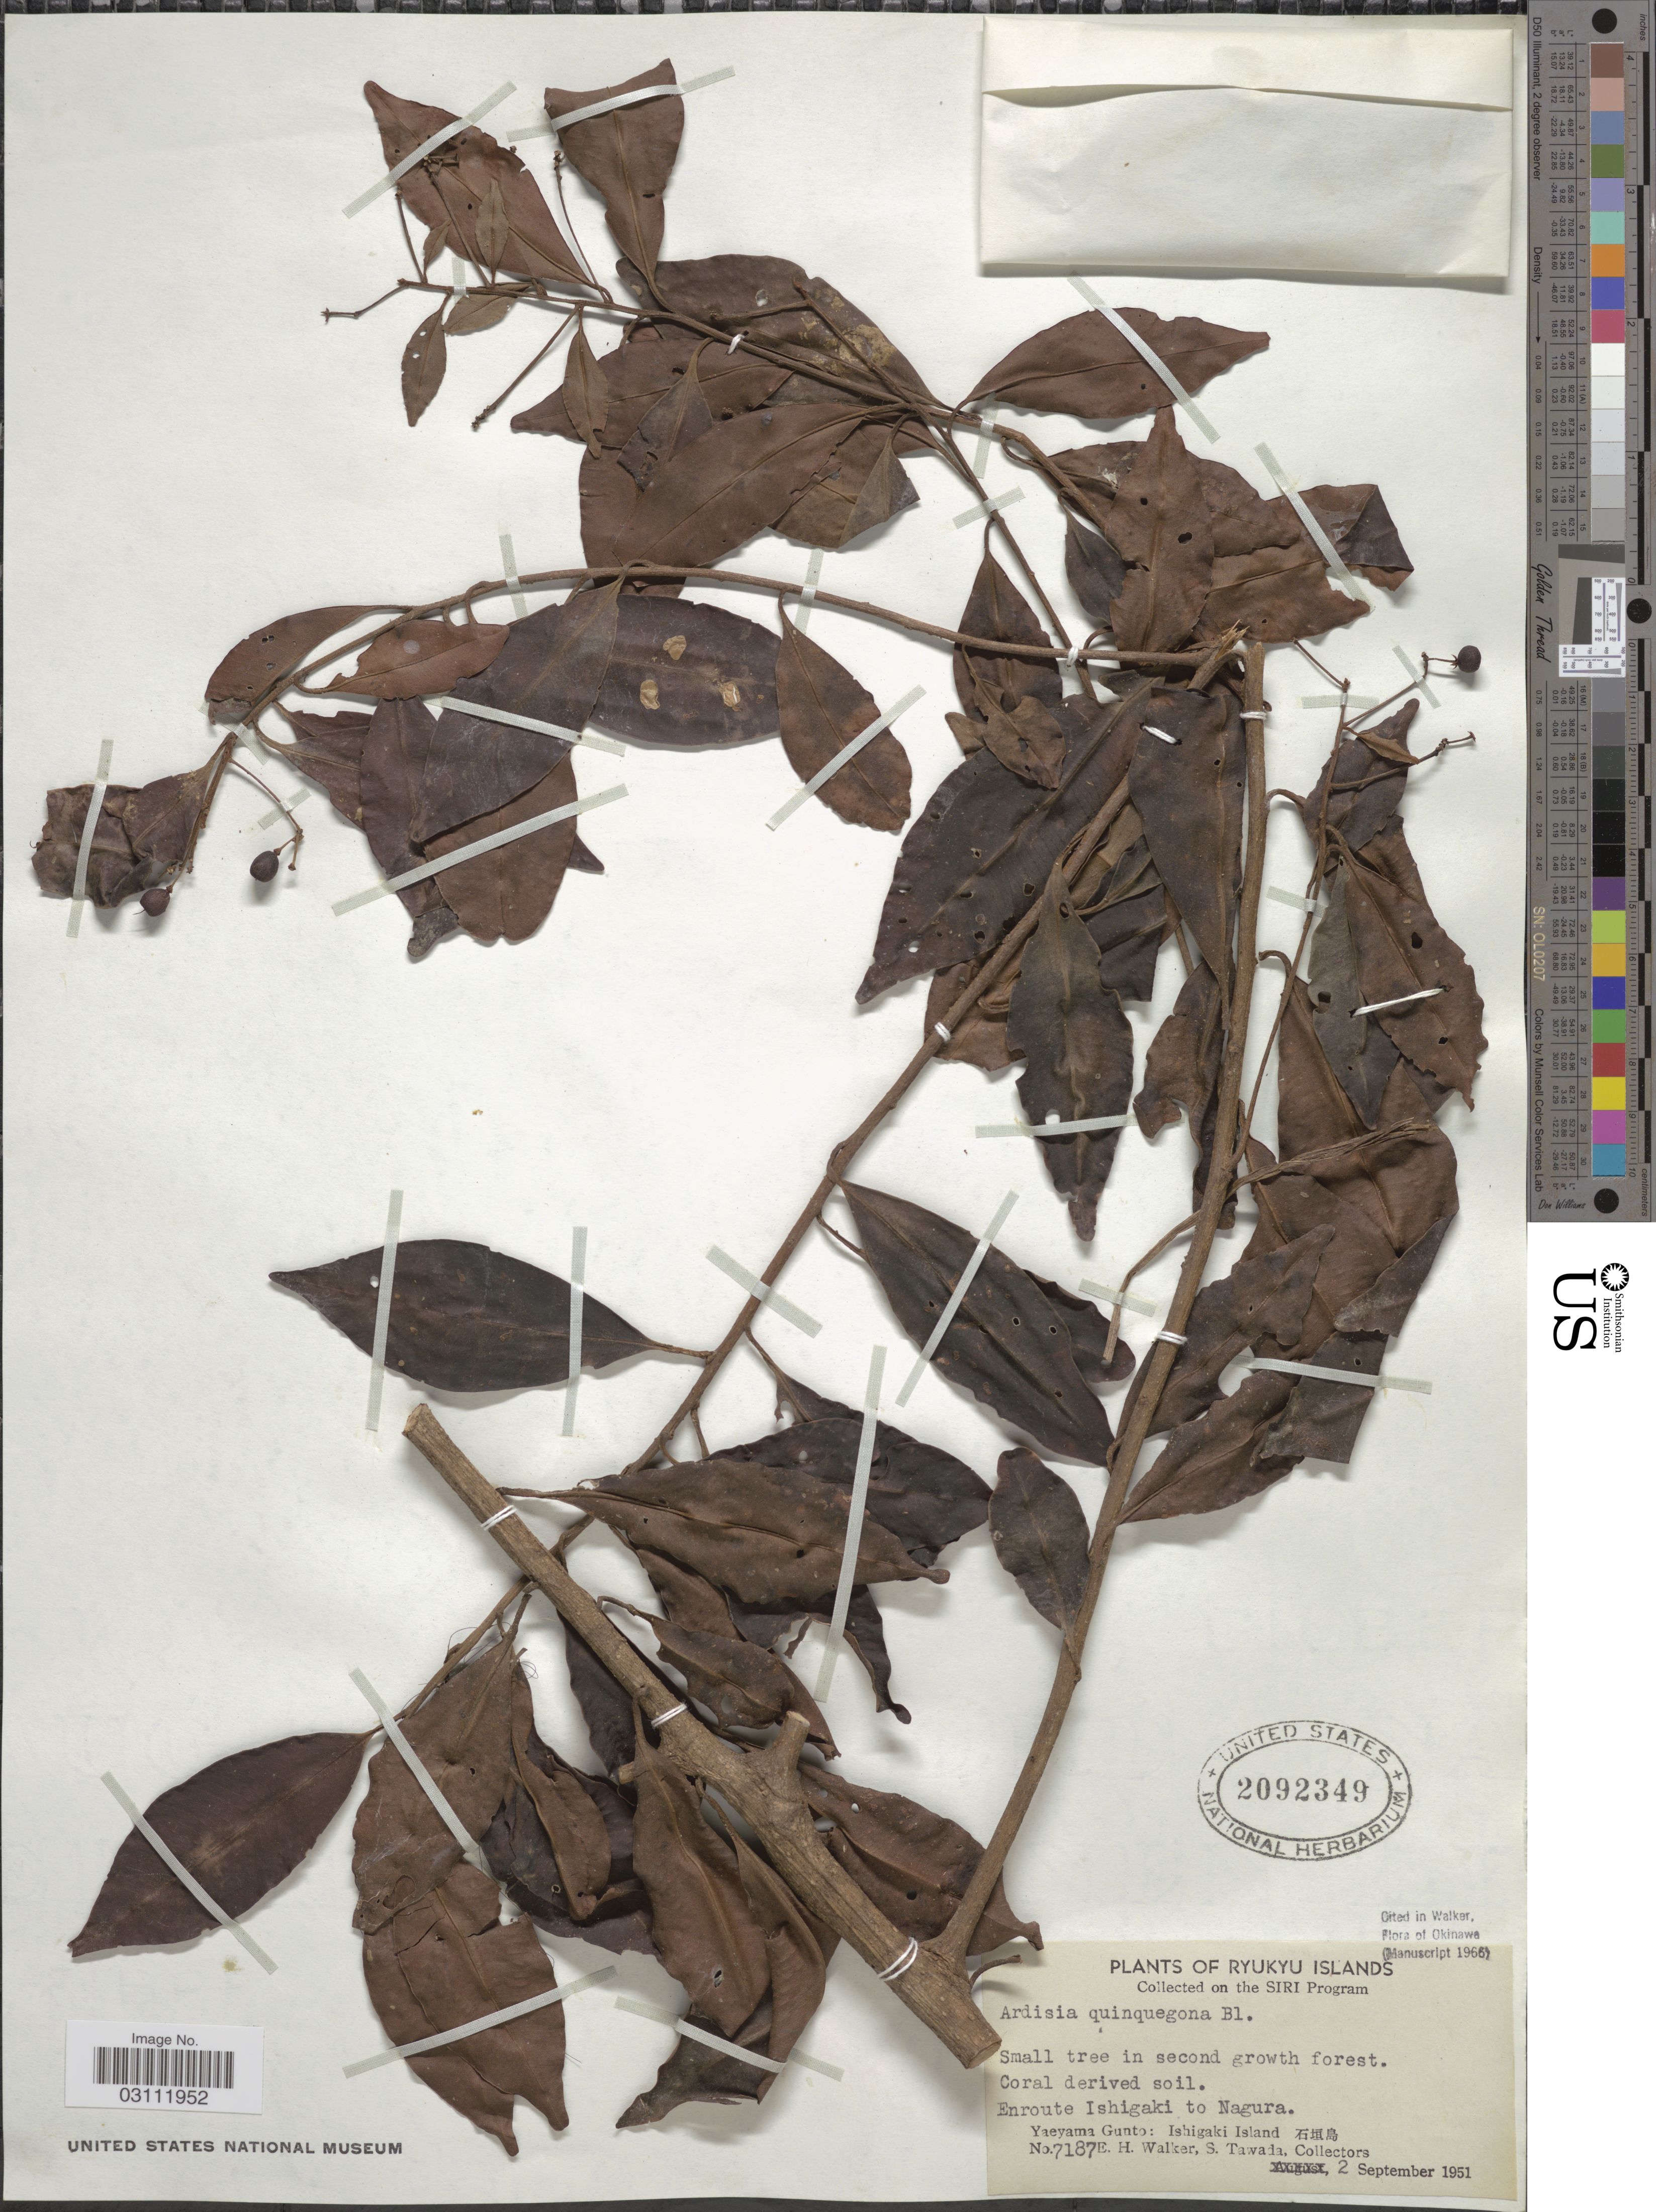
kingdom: Plantae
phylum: Tracheophyta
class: Magnoliopsida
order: Ericales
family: Primulaceae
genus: Ardisia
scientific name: Ardisia quinquegona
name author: Blume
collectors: E. H. Walker & S. Tawada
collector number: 7187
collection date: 1951-09-02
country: Japan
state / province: Okinawa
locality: Ryukyu Islands. Enroute Ishigaki to Nagura. Yaeyama Gunto: Ishigaki Island.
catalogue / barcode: US 2092349